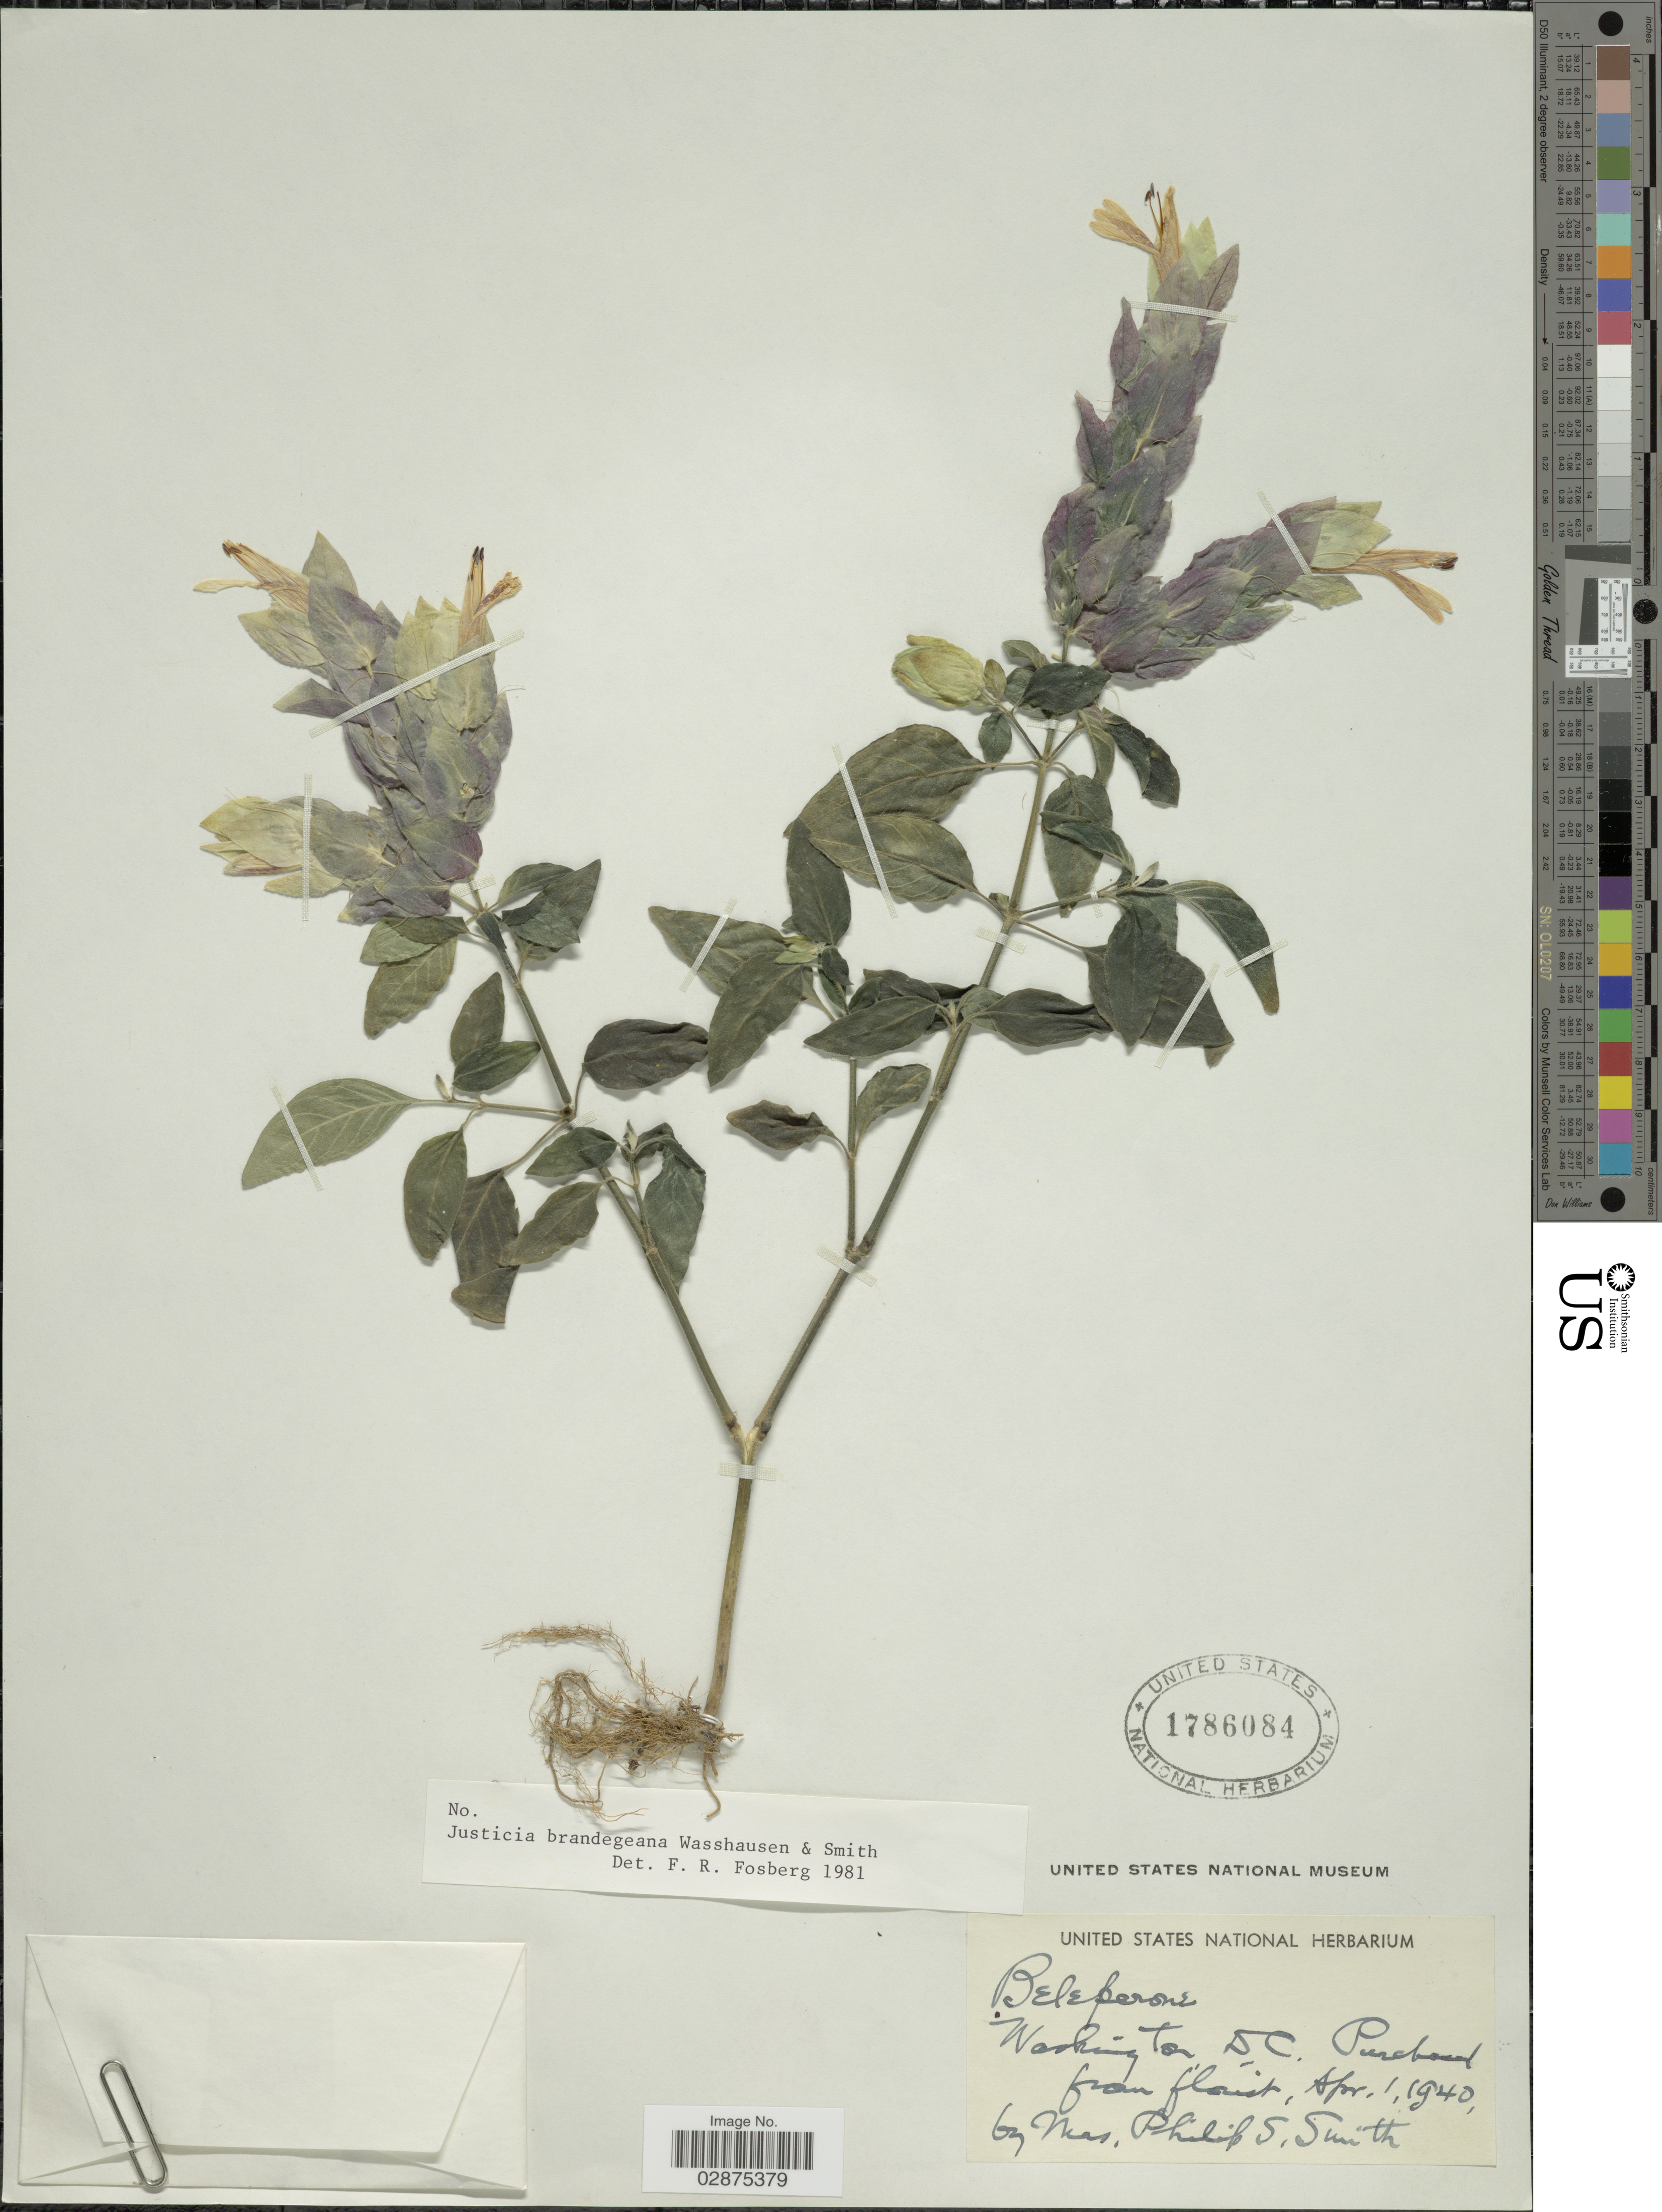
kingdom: Plantae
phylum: Tracheophyta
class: Magnoliopsida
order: Lamiales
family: Acanthaceae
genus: Justicia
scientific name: Justicia brandegeana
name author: Wassh. & L.B. Sm.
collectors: P. Smith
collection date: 1940-04-01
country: United States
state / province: District of Columbia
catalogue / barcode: US 1786084